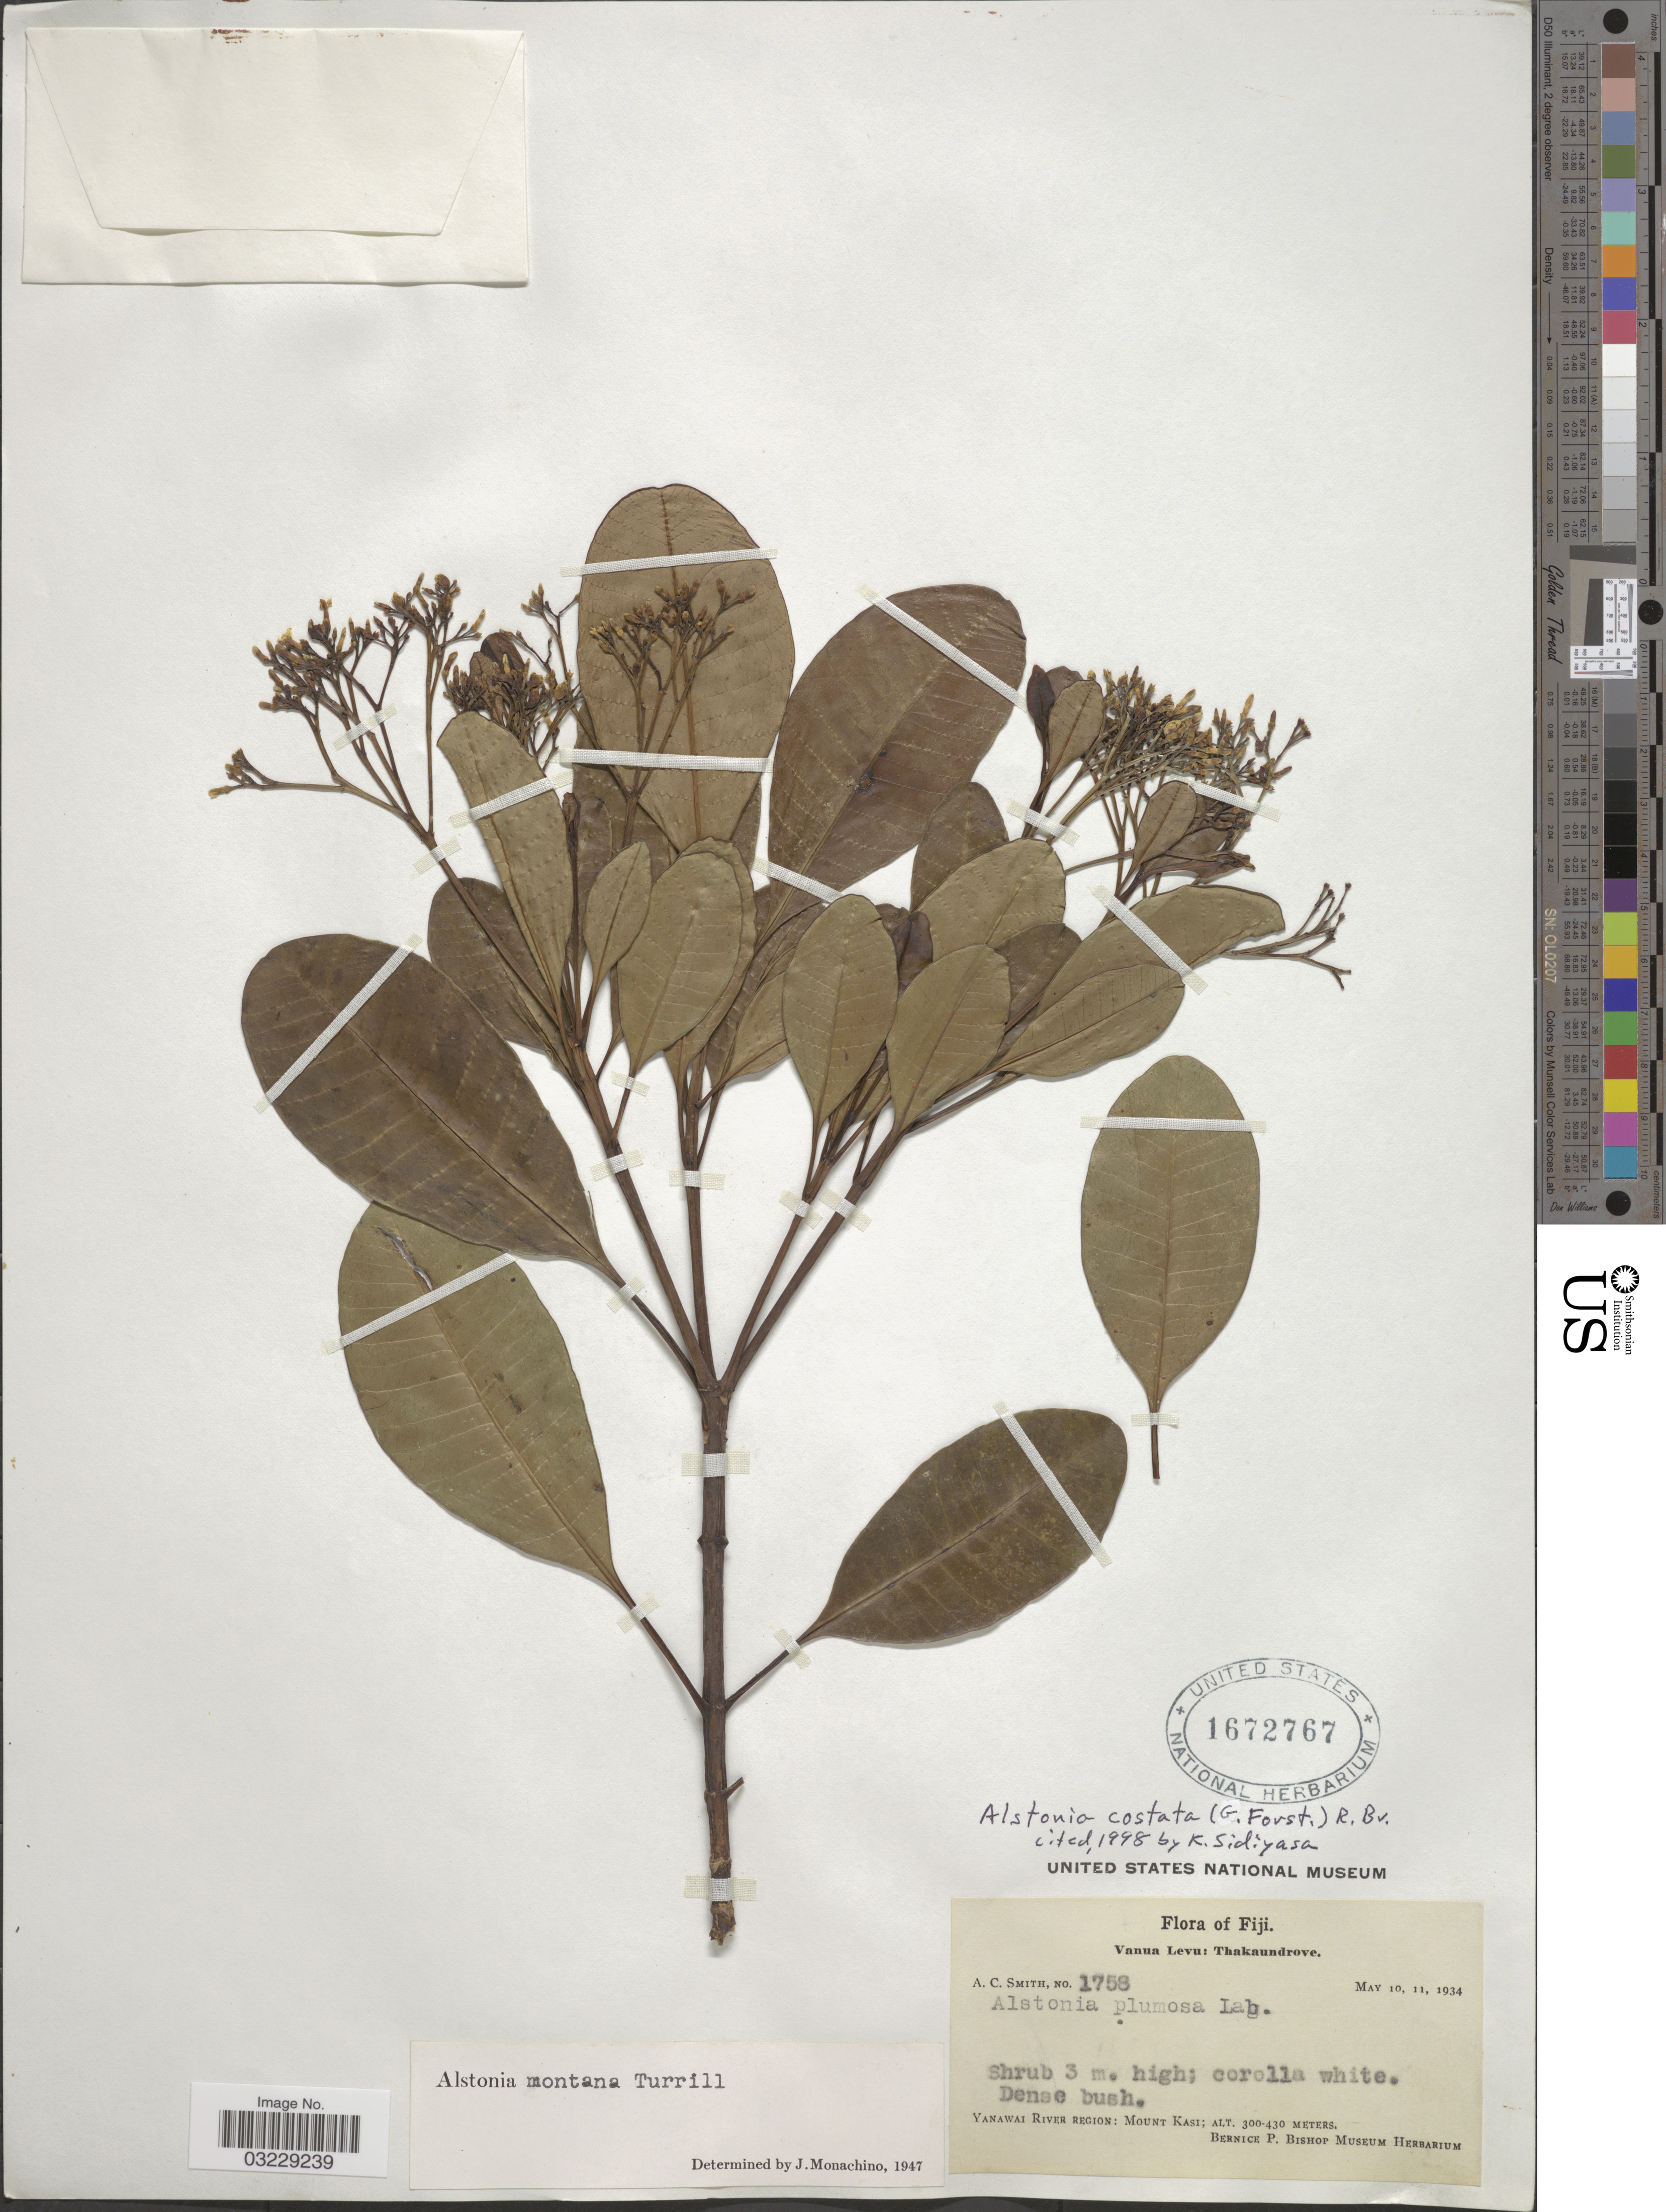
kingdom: Plantae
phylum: Tracheophyta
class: Magnoliopsida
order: Gentianales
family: Apocynaceae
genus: Alstonia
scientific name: Alstonia sp.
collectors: A. C. Smith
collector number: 1758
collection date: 1934-05-10/1934-05-11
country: Fiji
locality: Vanua Levu: Thakaundrove. Yanawai River Region: Mount Kasi.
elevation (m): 300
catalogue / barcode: US 1672767